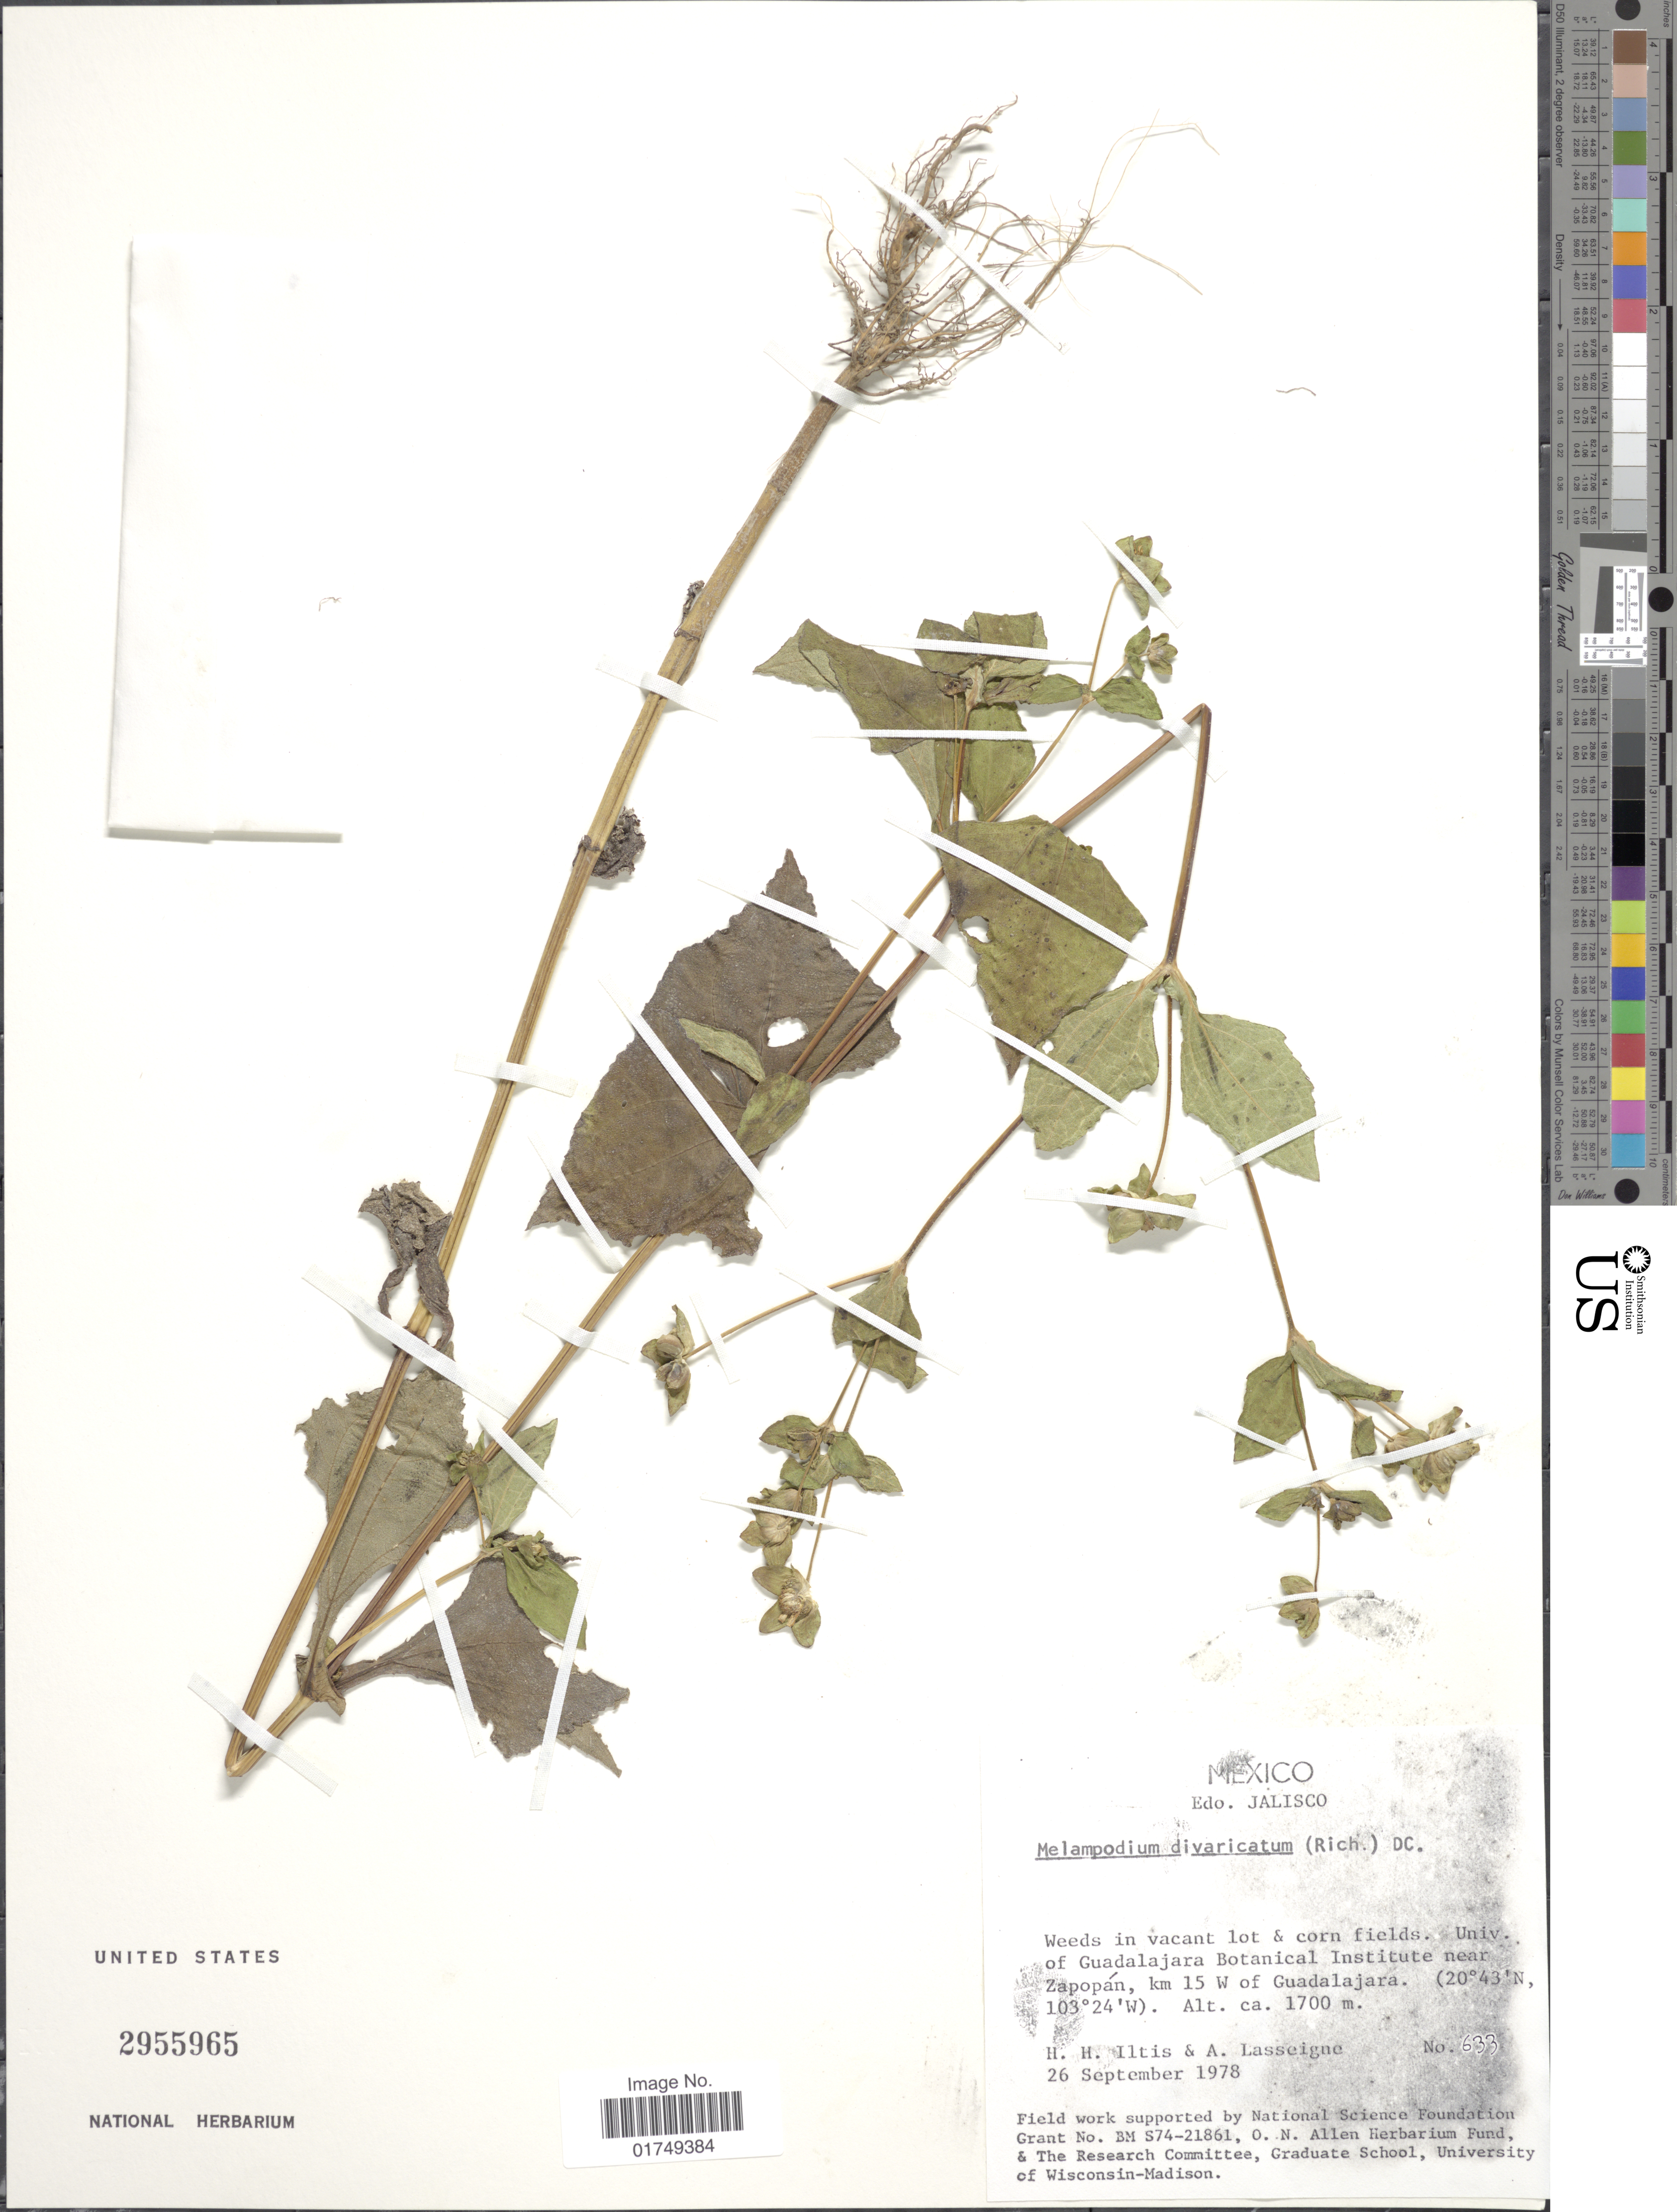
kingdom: Plantae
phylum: Tracheophyta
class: Magnoliopsida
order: Asterales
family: Asteraceae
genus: Melampodium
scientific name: Melampodium divaricatum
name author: (Rich.) DC.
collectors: H. H. Iltis & A. Lasseigne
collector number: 633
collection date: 1978-09-26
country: Mexico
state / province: Jalisco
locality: Univ. of Guadalajara Botanical Institute near Zapopan, km 15 W of Guadalajara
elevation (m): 1700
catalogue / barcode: US 2955965